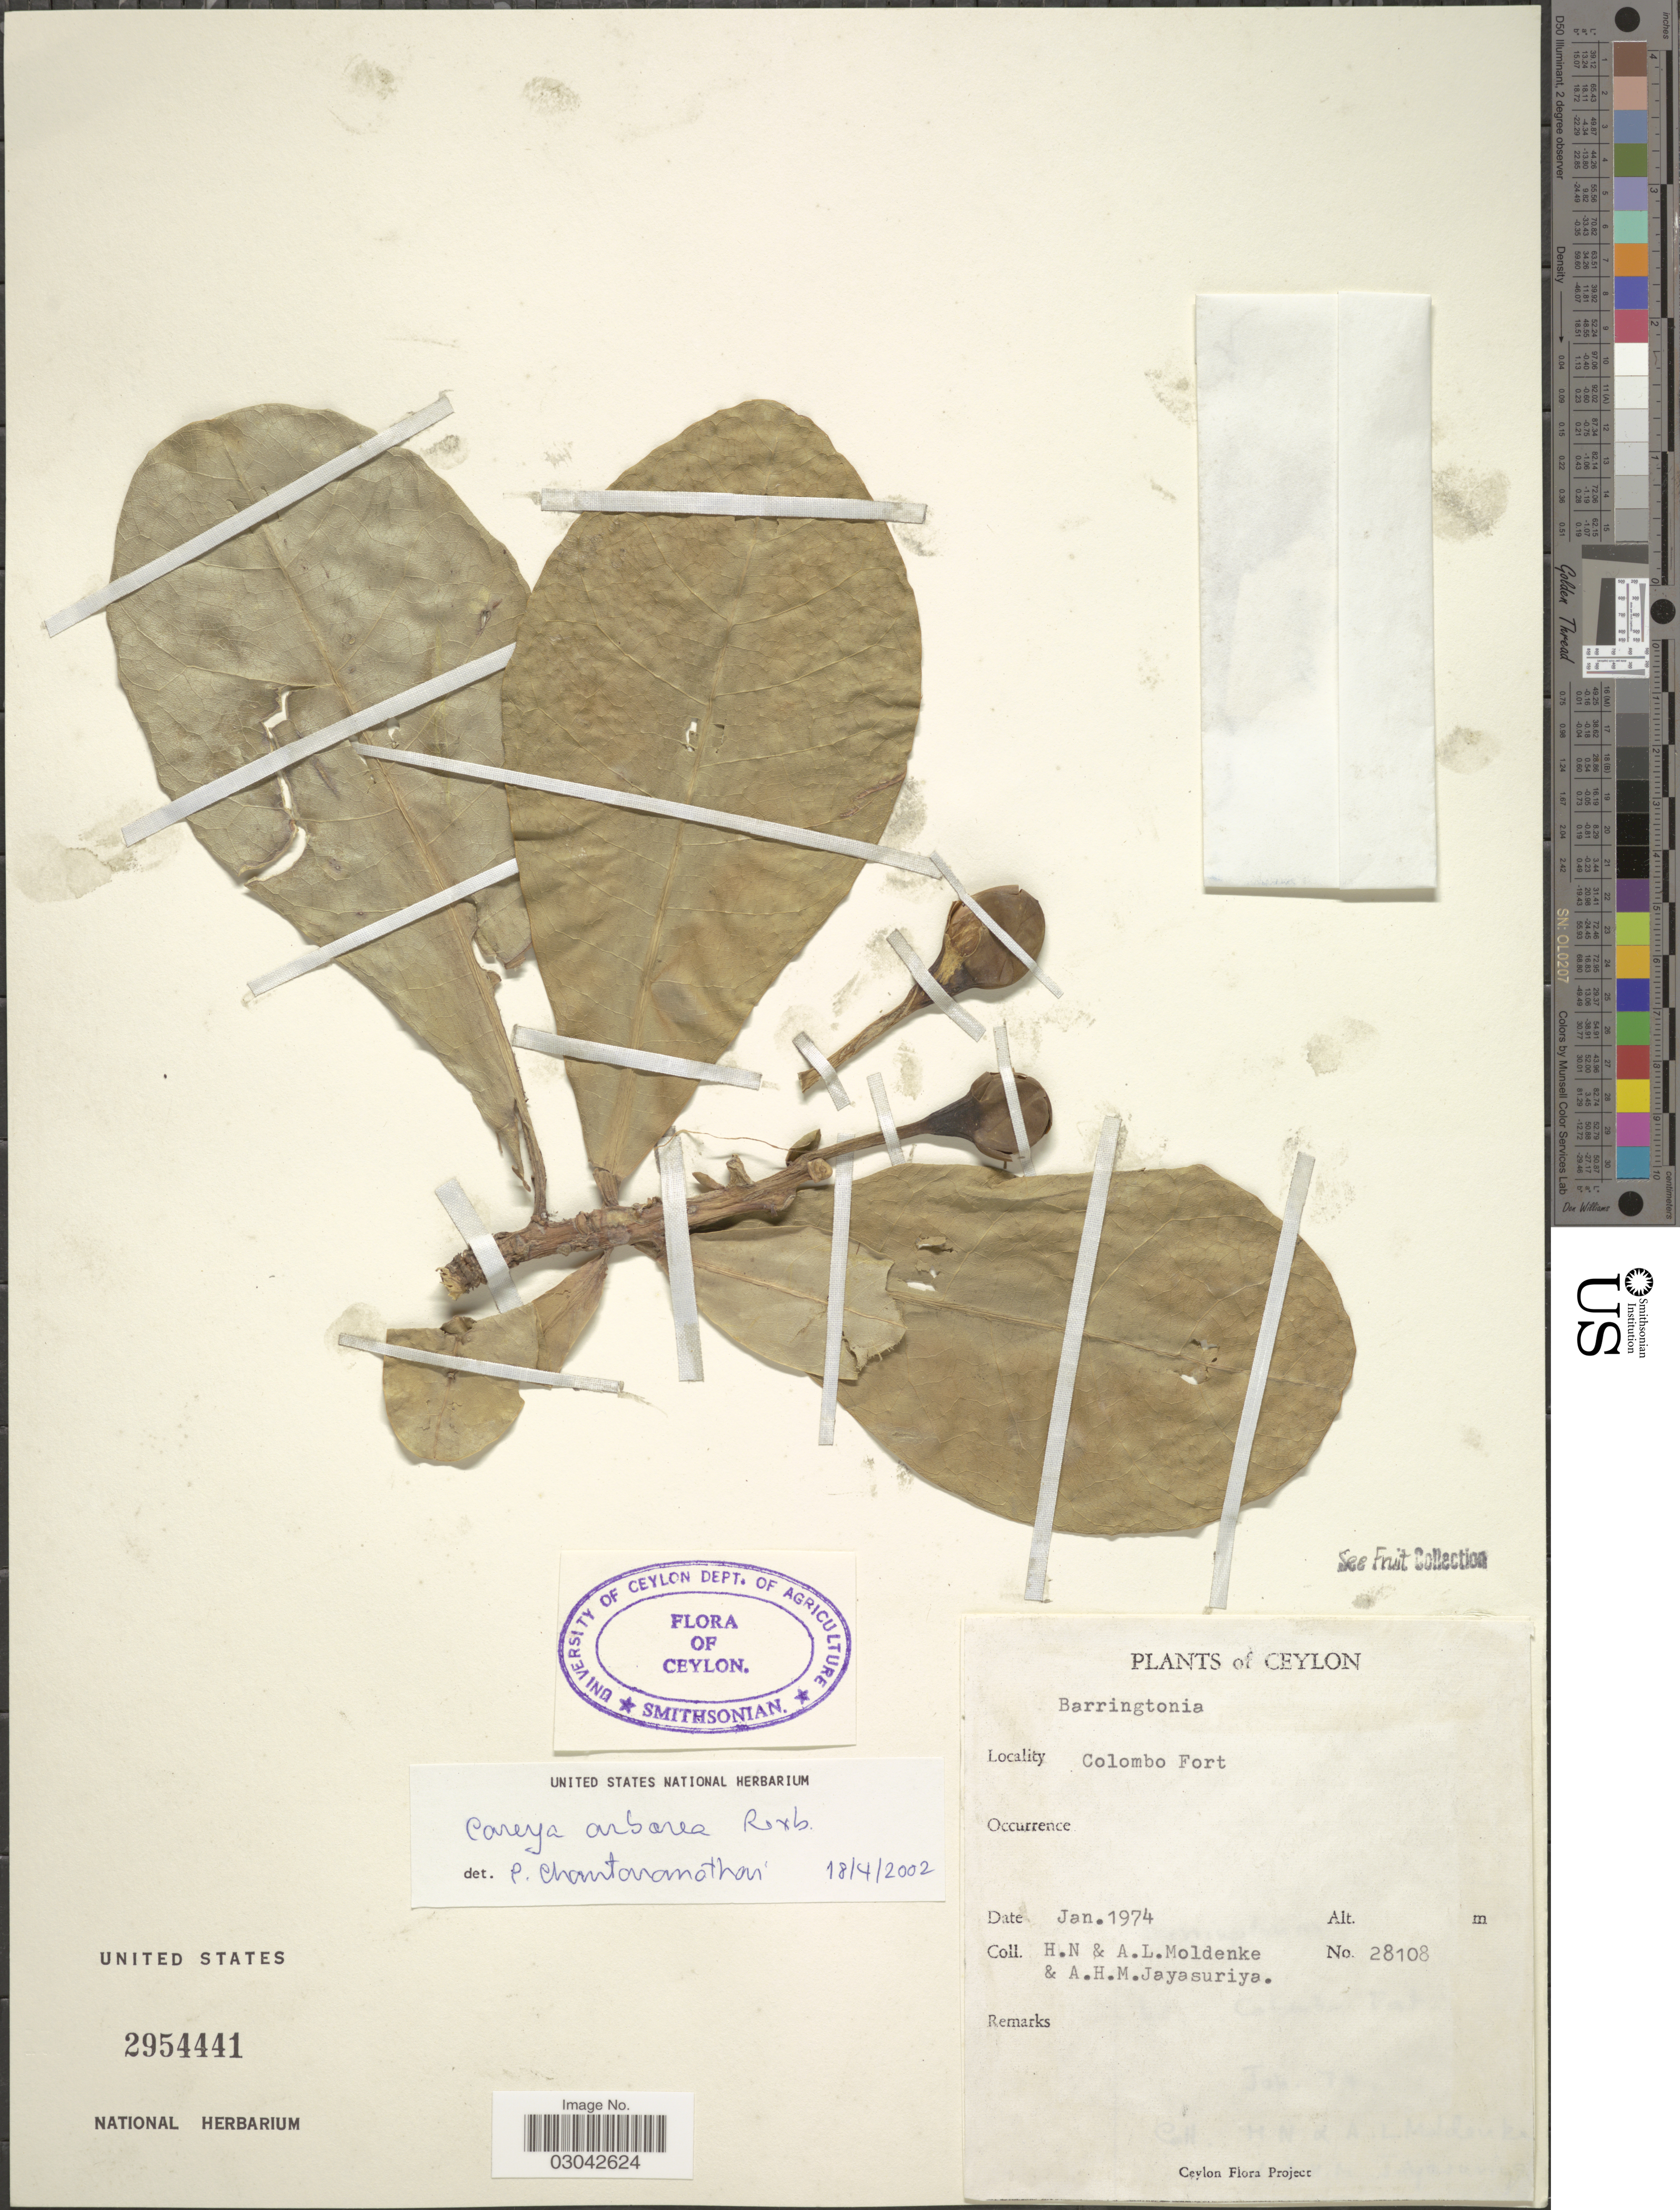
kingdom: Plantae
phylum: Tracheophyta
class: Magnoliopsida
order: Ericales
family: Lecythidaceae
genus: Careya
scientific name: Careya arborea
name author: Roxb.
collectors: H. N. Moldenke, A. L. Moldenke & A. H. Jayasuriya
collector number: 28108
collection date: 1974-01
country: Sri Lanka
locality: Ceylon. Colombo Fort.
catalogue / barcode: US 2954441